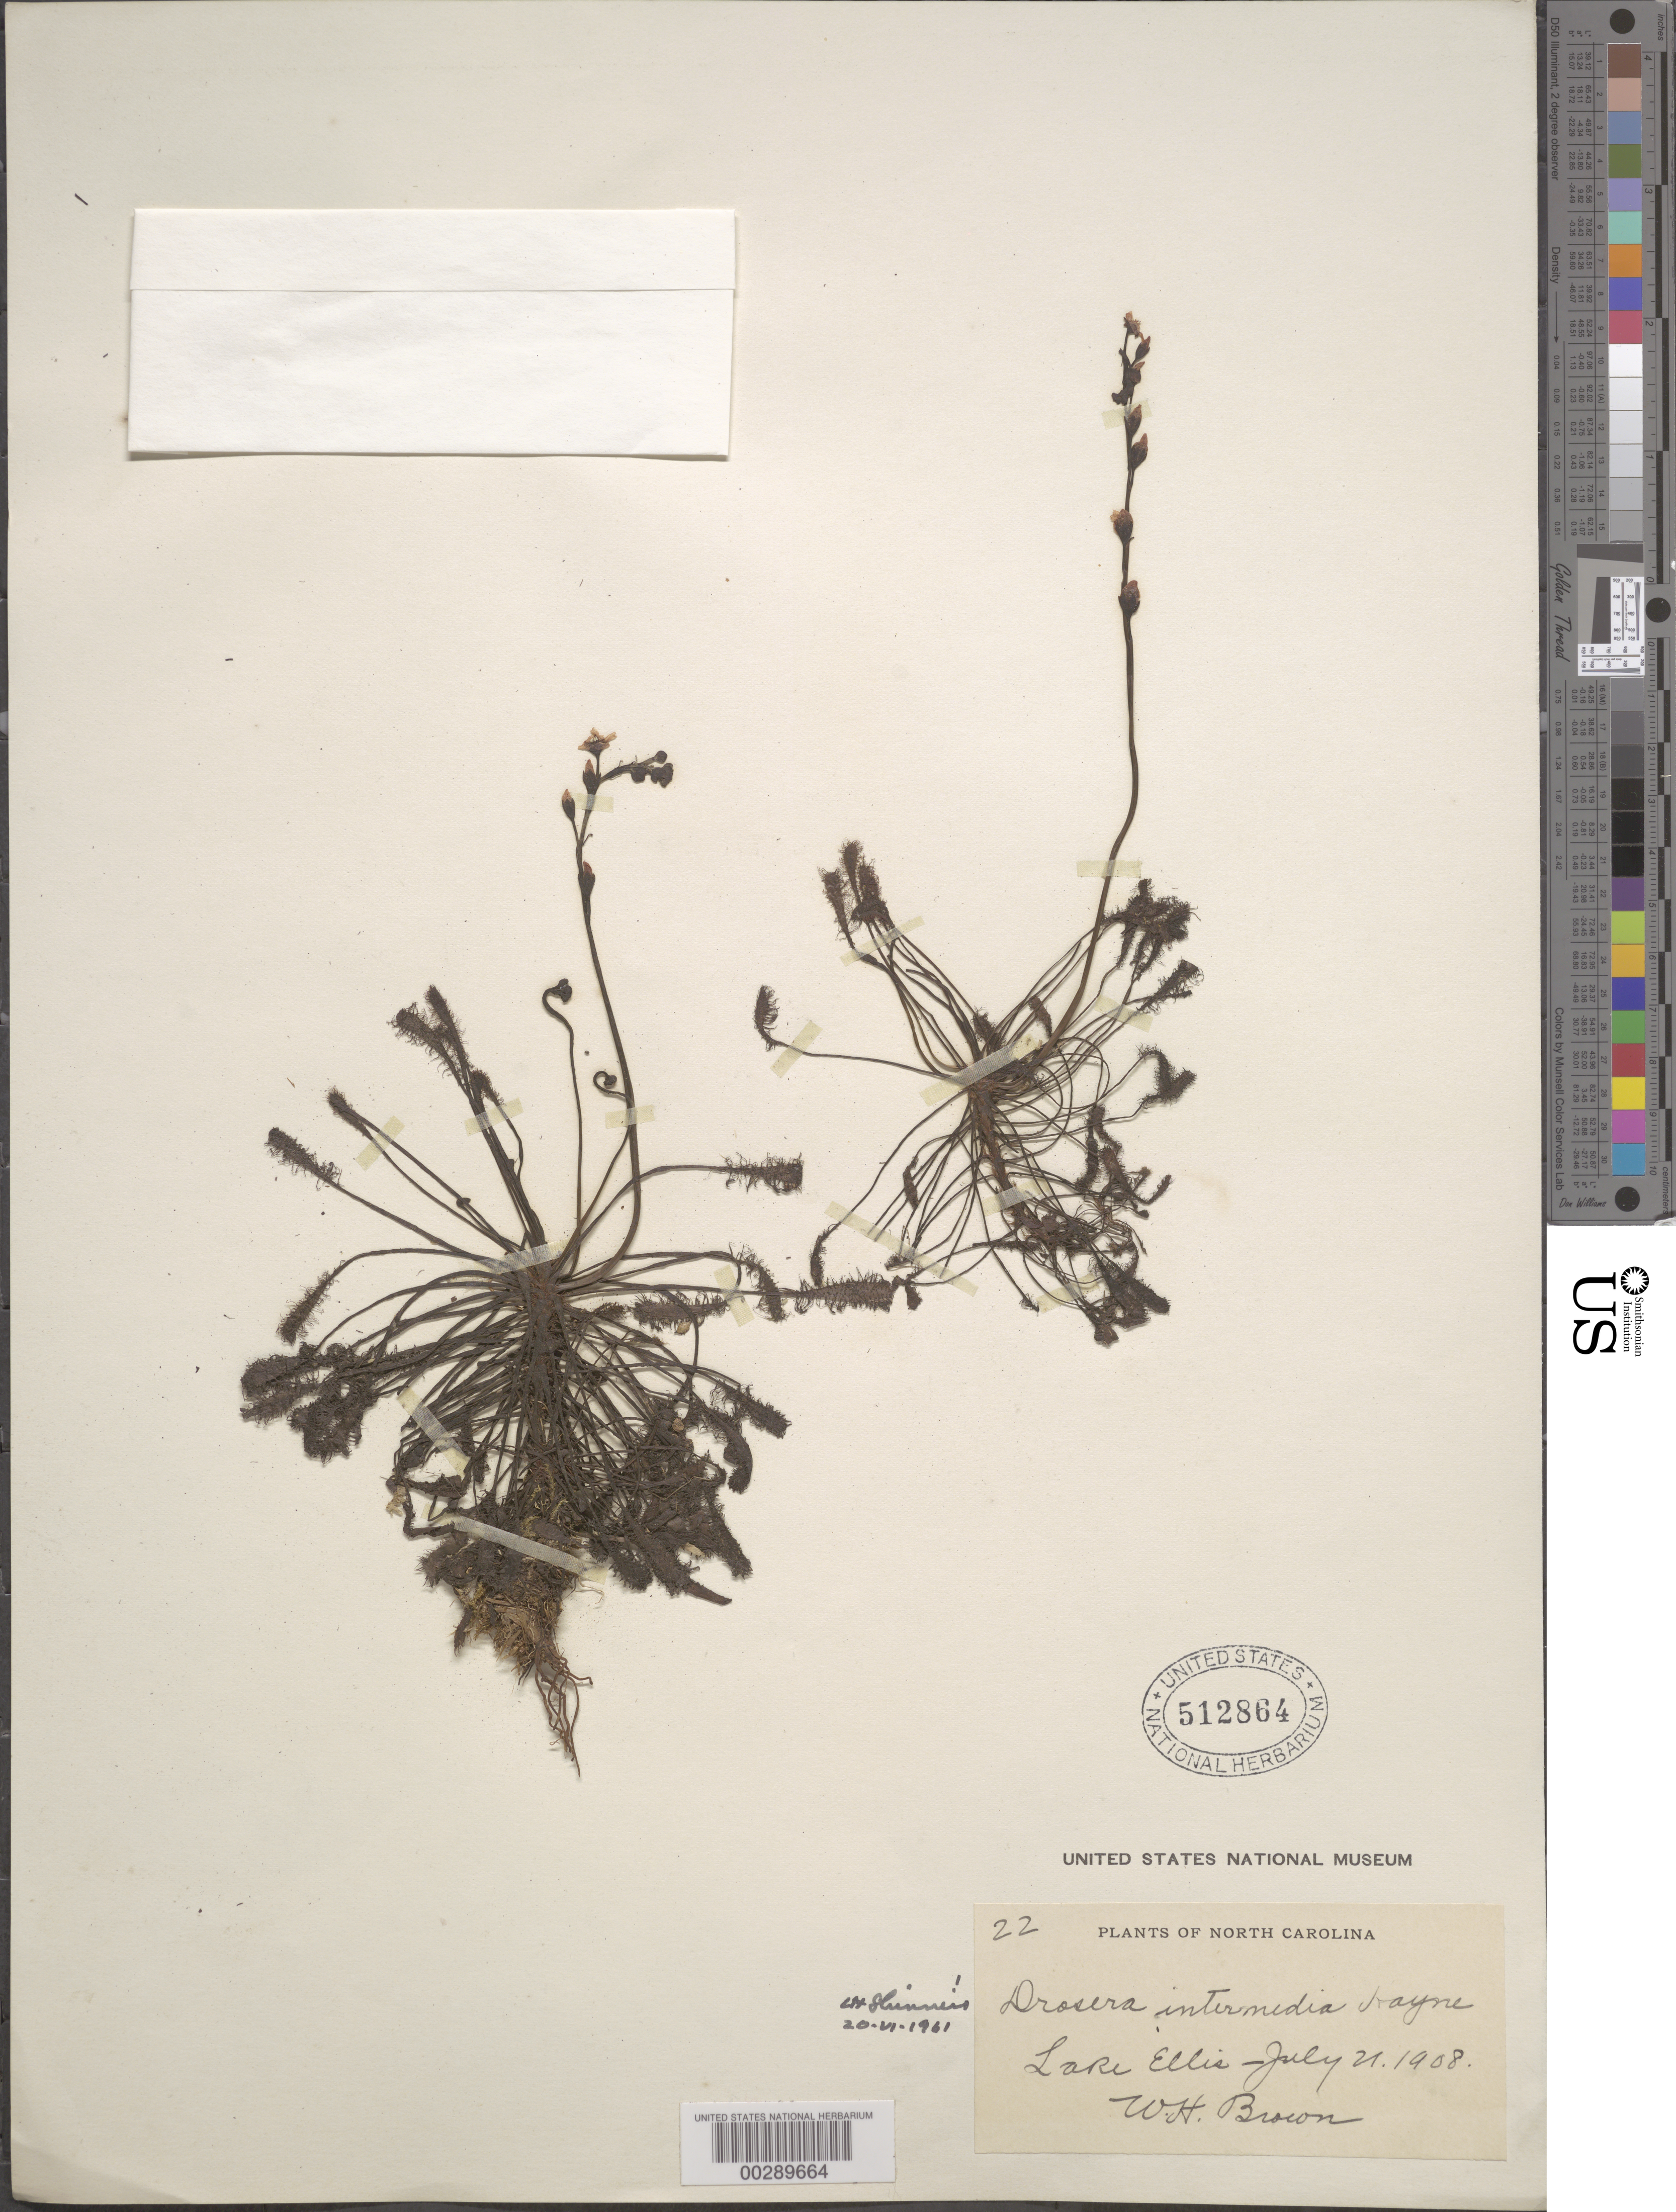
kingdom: Plantae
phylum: Tracheophyta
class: Magnoliopsida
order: Caryophyllales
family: Droseraceae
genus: Drosera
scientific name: Drosera intermedia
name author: Hayne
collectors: W. H. Brown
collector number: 22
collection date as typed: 21 Jul 1908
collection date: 1908-07-21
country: United States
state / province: North Carolina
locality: Lake ellis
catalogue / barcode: US 512864